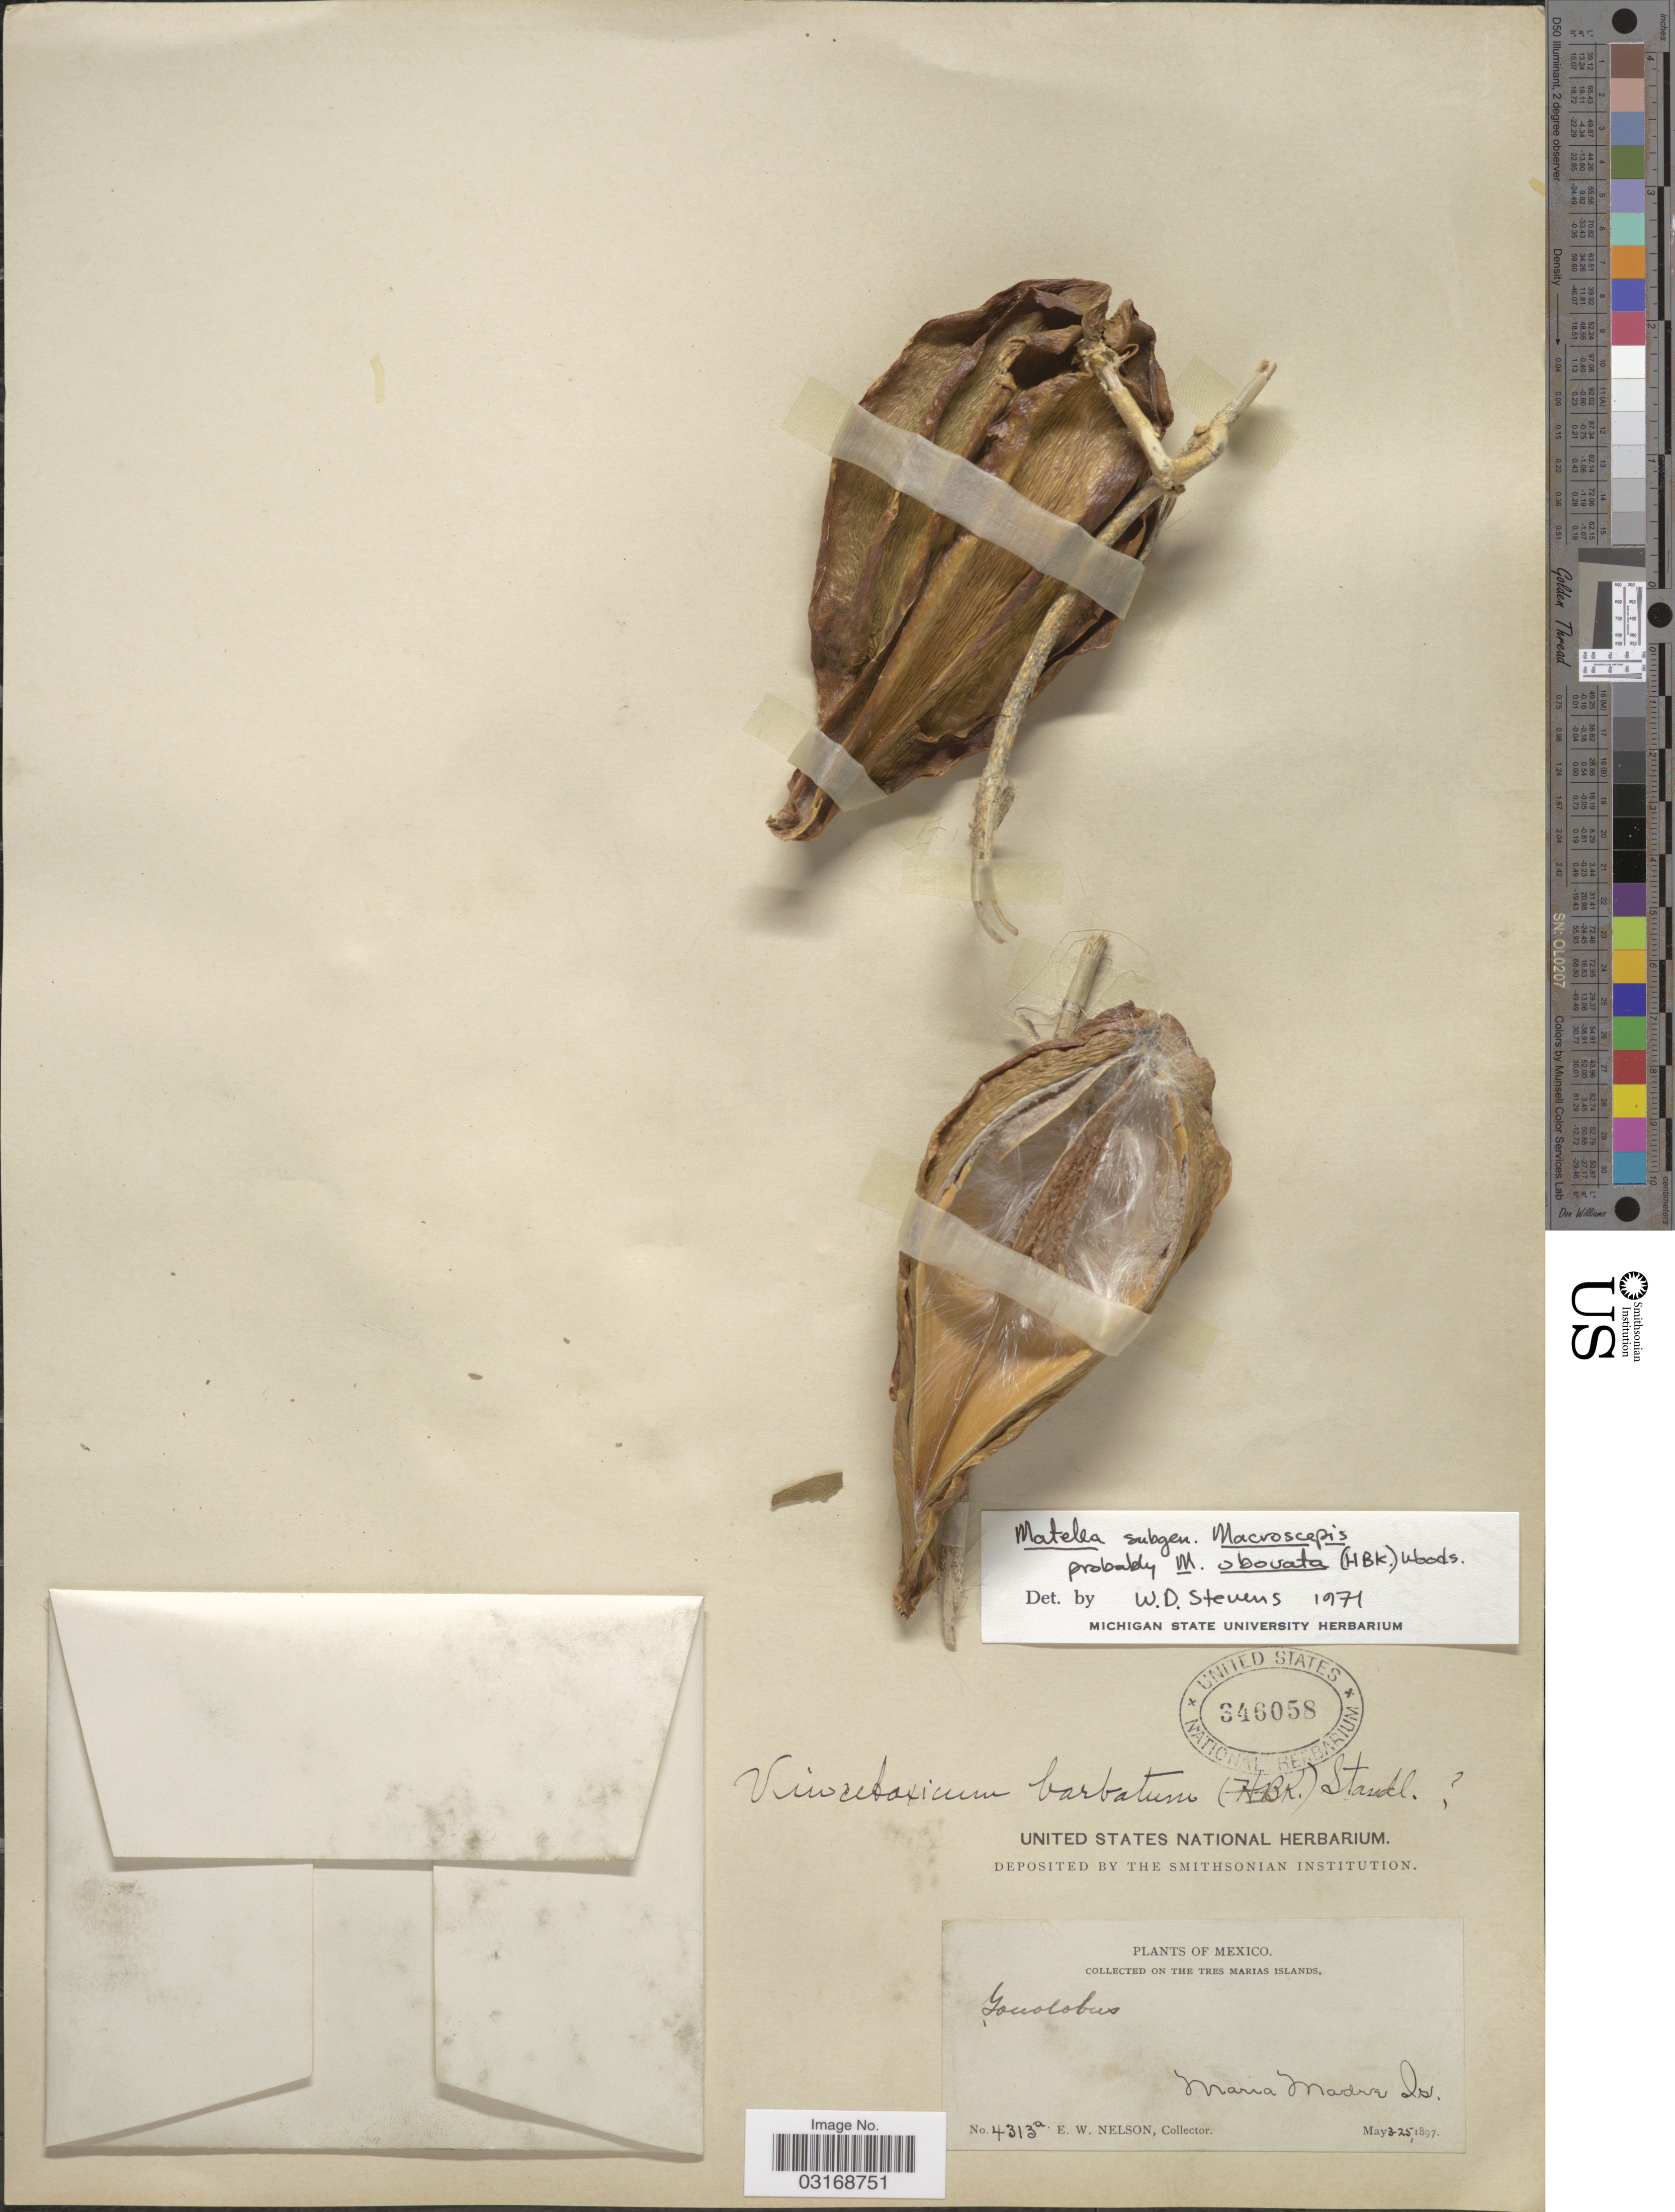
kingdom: Plantae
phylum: Tracheophyta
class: Magnoliopsida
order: Gentianales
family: Apocynaceae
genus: Matelea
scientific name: Matelea obovata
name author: (Kunth) Woodson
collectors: E. W. Nelson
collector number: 4313a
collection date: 1897-05-03/1897-05-25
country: Mexico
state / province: Nayarit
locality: On the Tres Marias Islands. Maria Madre Is.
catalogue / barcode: US 346058